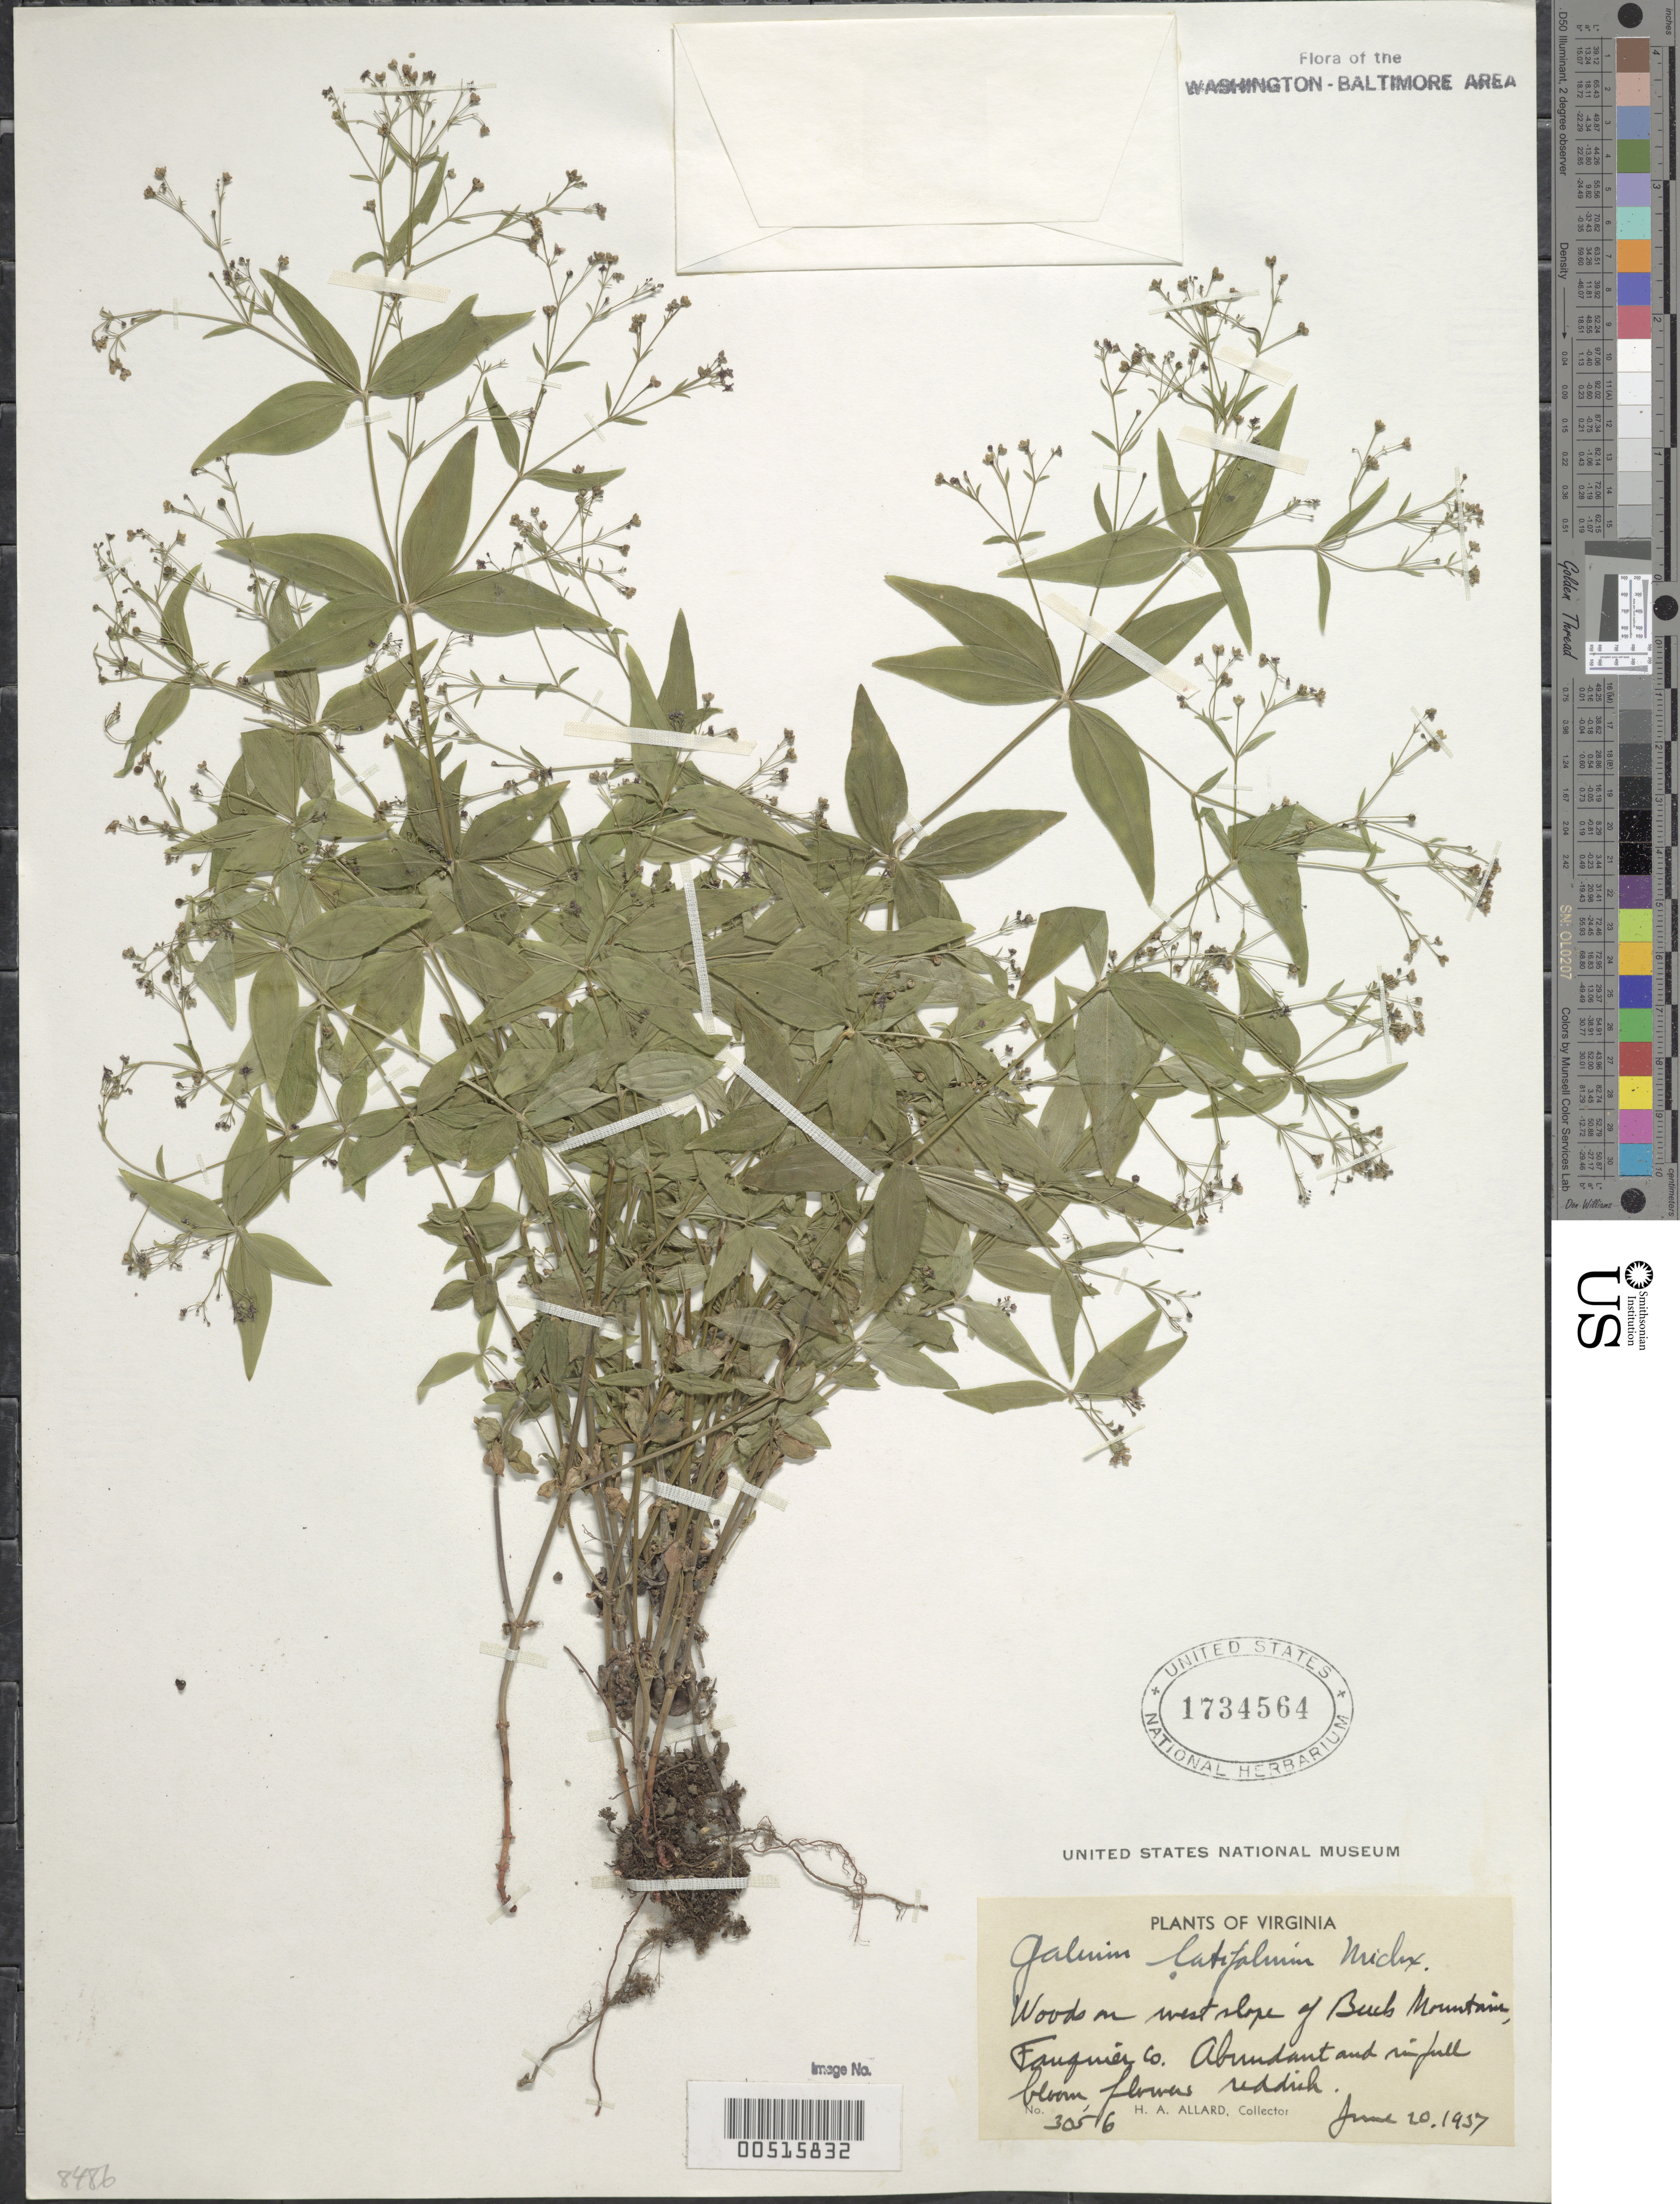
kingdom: Plantae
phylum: Tracheophyta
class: Magnoliopsida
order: Gentianales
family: Rubiaceae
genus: Galium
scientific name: Galium latifolium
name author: Michx.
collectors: H. A. Allard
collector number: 3056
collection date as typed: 20 Jun 1937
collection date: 1937-06-20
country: United States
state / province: Virginia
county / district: Fauquier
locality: Buck Mountain, W slope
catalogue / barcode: US 1734564